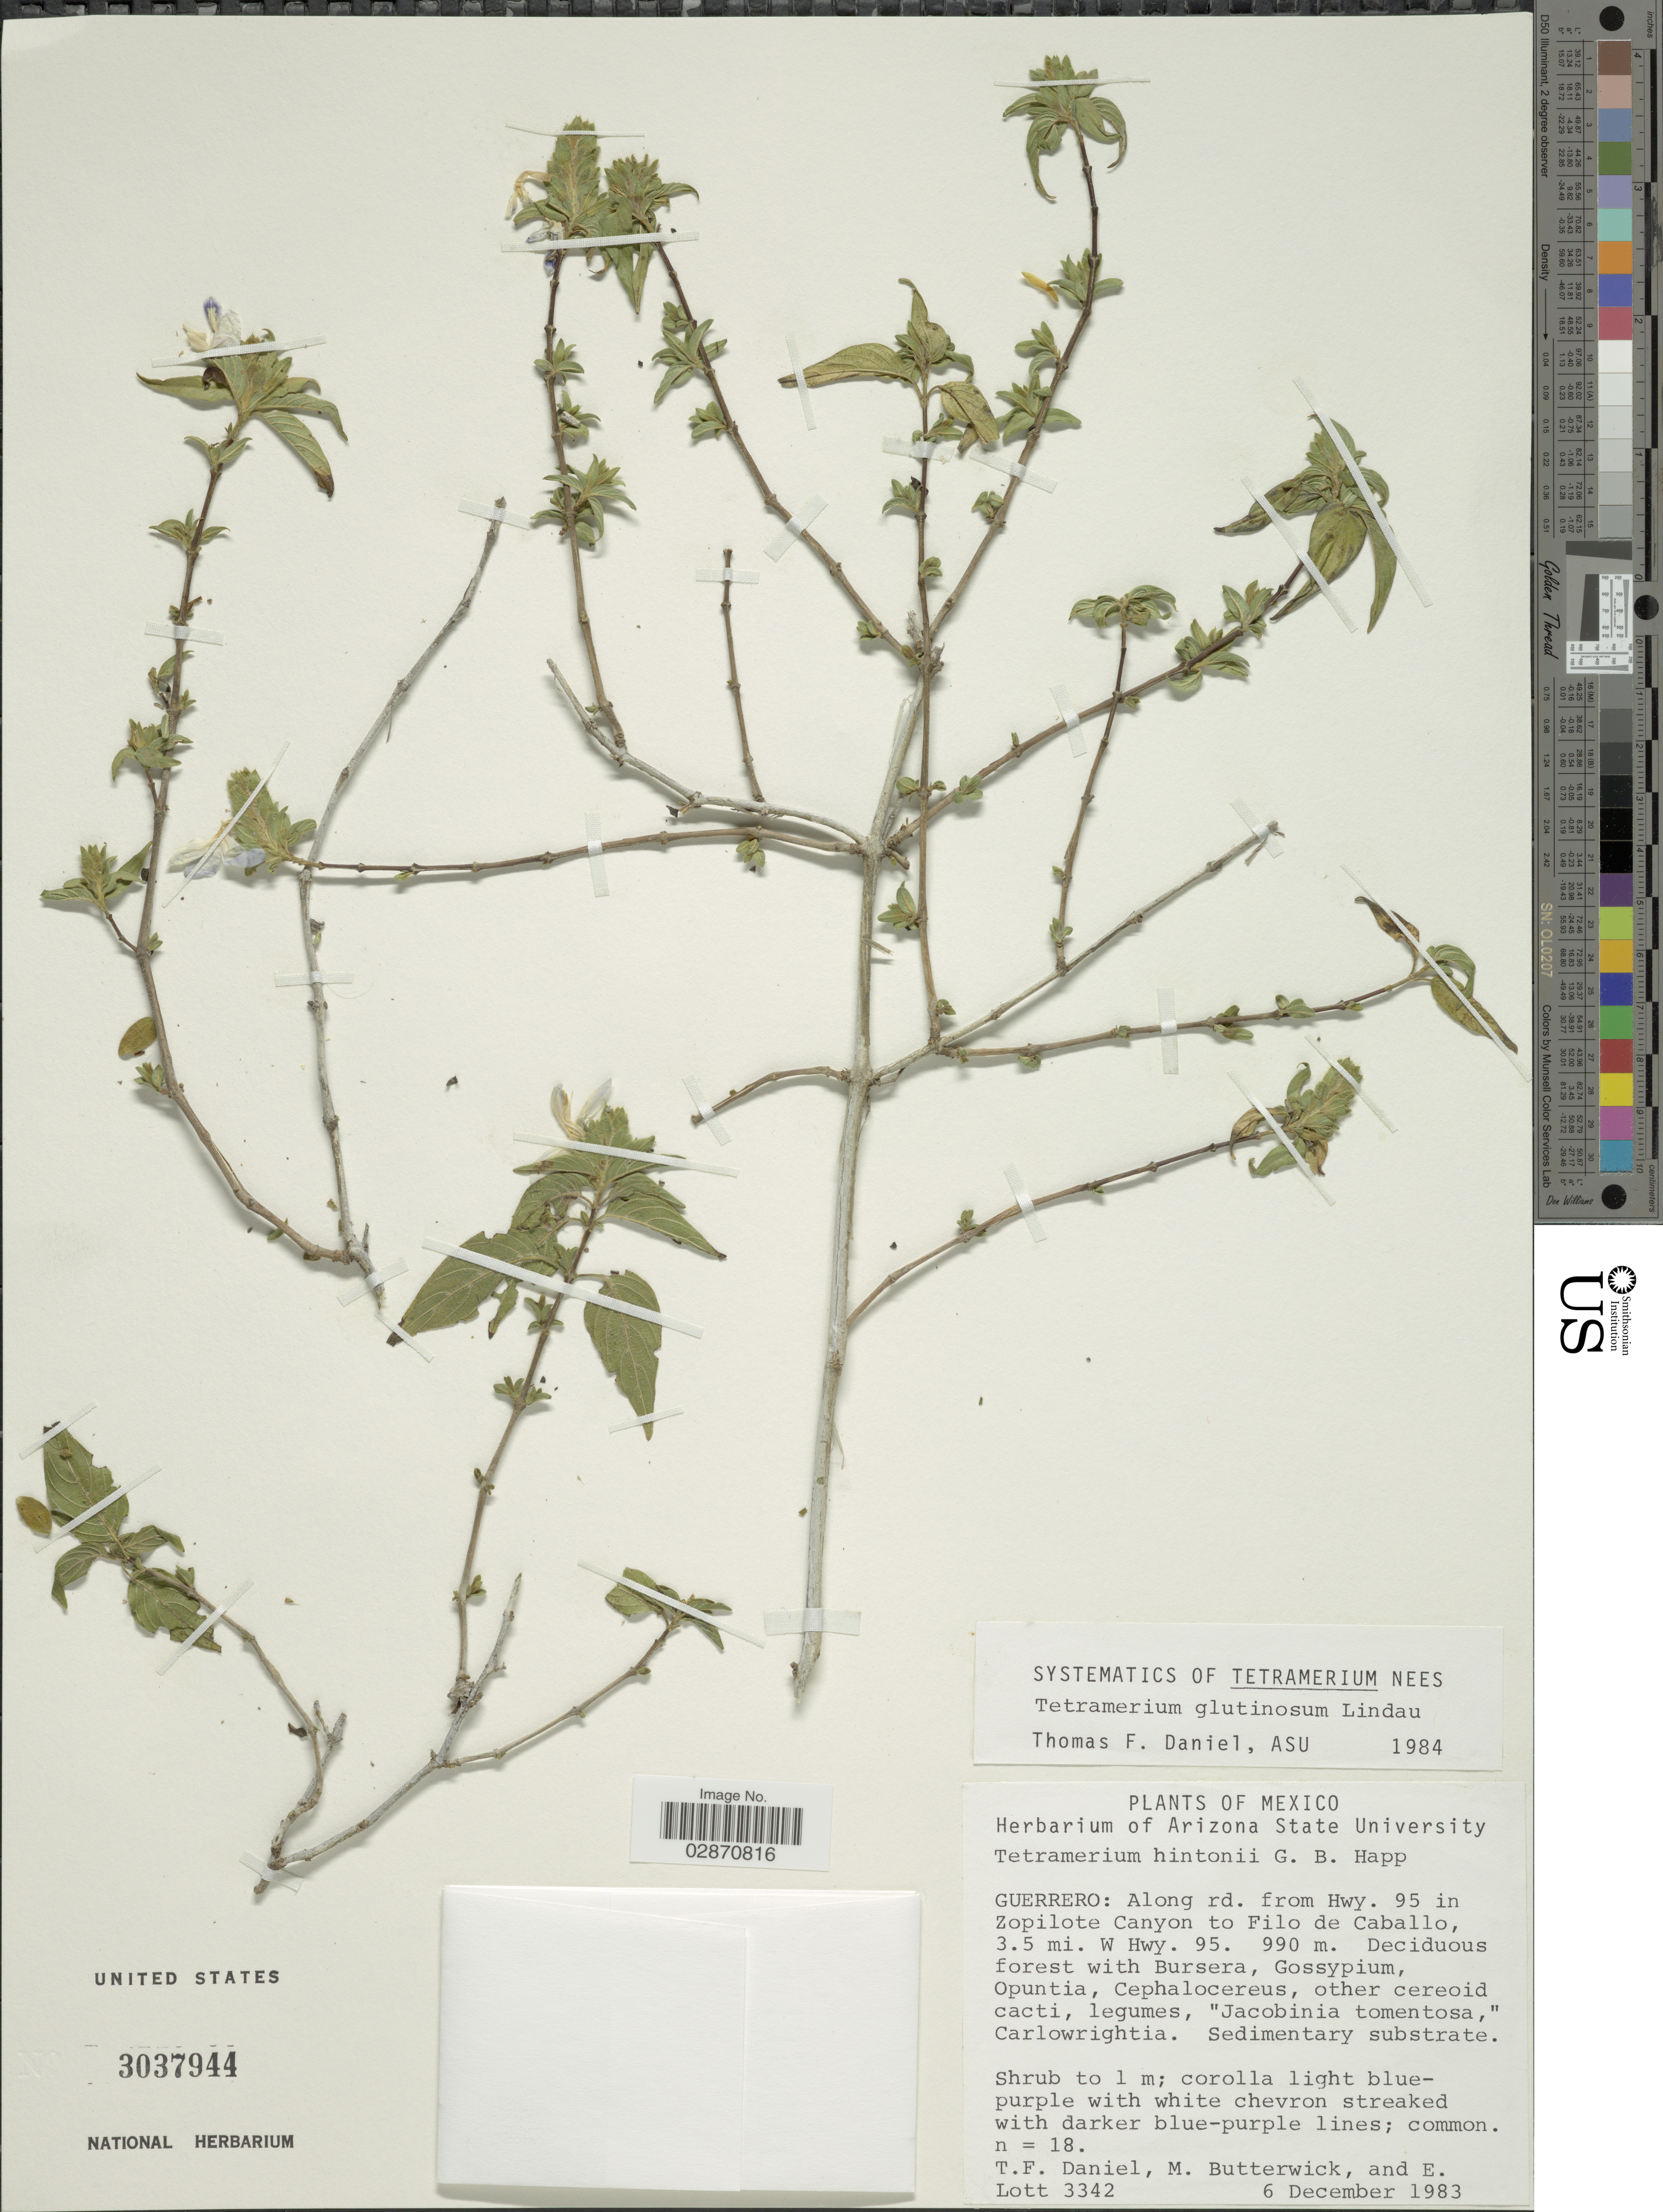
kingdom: Plantae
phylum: Tracheophyta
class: Magnoliopsida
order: Lamiales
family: Acanthaceae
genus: Tetramerium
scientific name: Tetramerium glutinosum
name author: Lindau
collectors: T. F. Daniel, M. Butterwick & E. Lott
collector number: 18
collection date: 1983-12-06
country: Mexico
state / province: Guerrero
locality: Along rd. from Hwy. 95 in Zopilote Canyon to Filo de Caballo, 3.5 mi. W Hwy. 95.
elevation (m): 990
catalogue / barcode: US 3037944